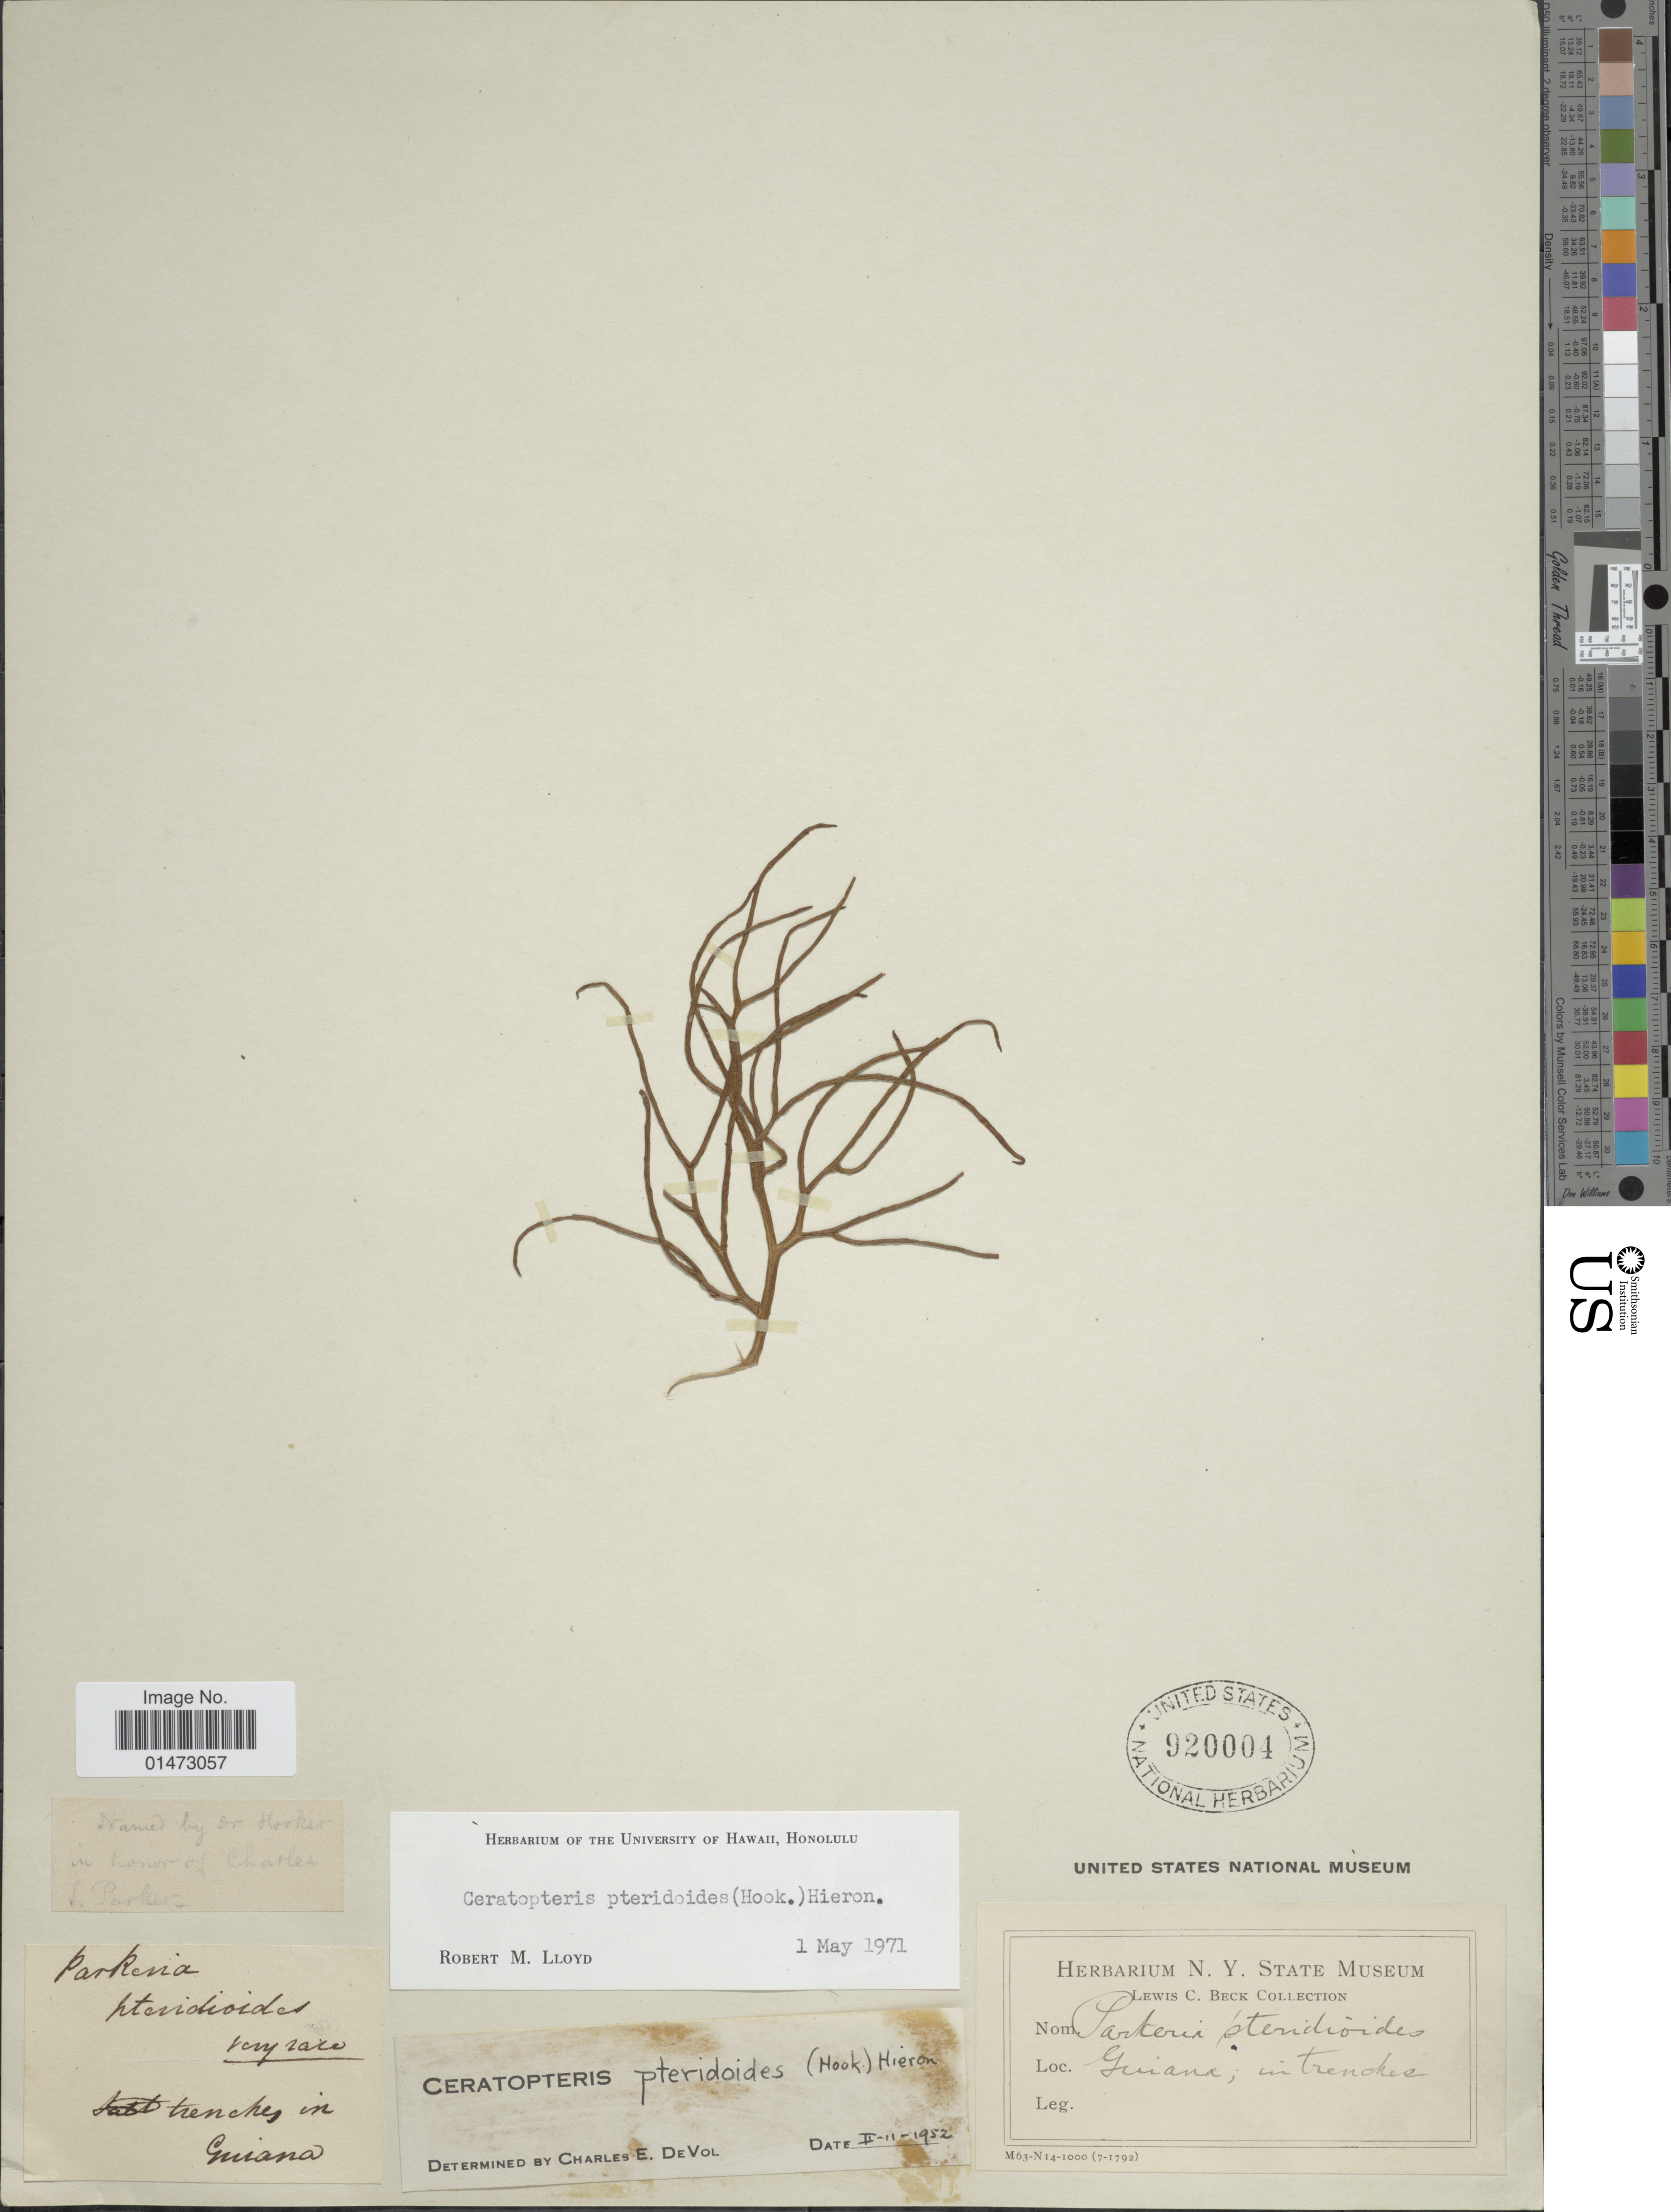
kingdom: Plantae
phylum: Tracheophyta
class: Polypodiopsida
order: Polypodiales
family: Pteridaceae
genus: Ceratopteris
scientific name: Ceratopteris pteridioides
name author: (Hook.) Hieron.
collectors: L. Beck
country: Guyana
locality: Guiana, in trenches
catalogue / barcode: US 920004